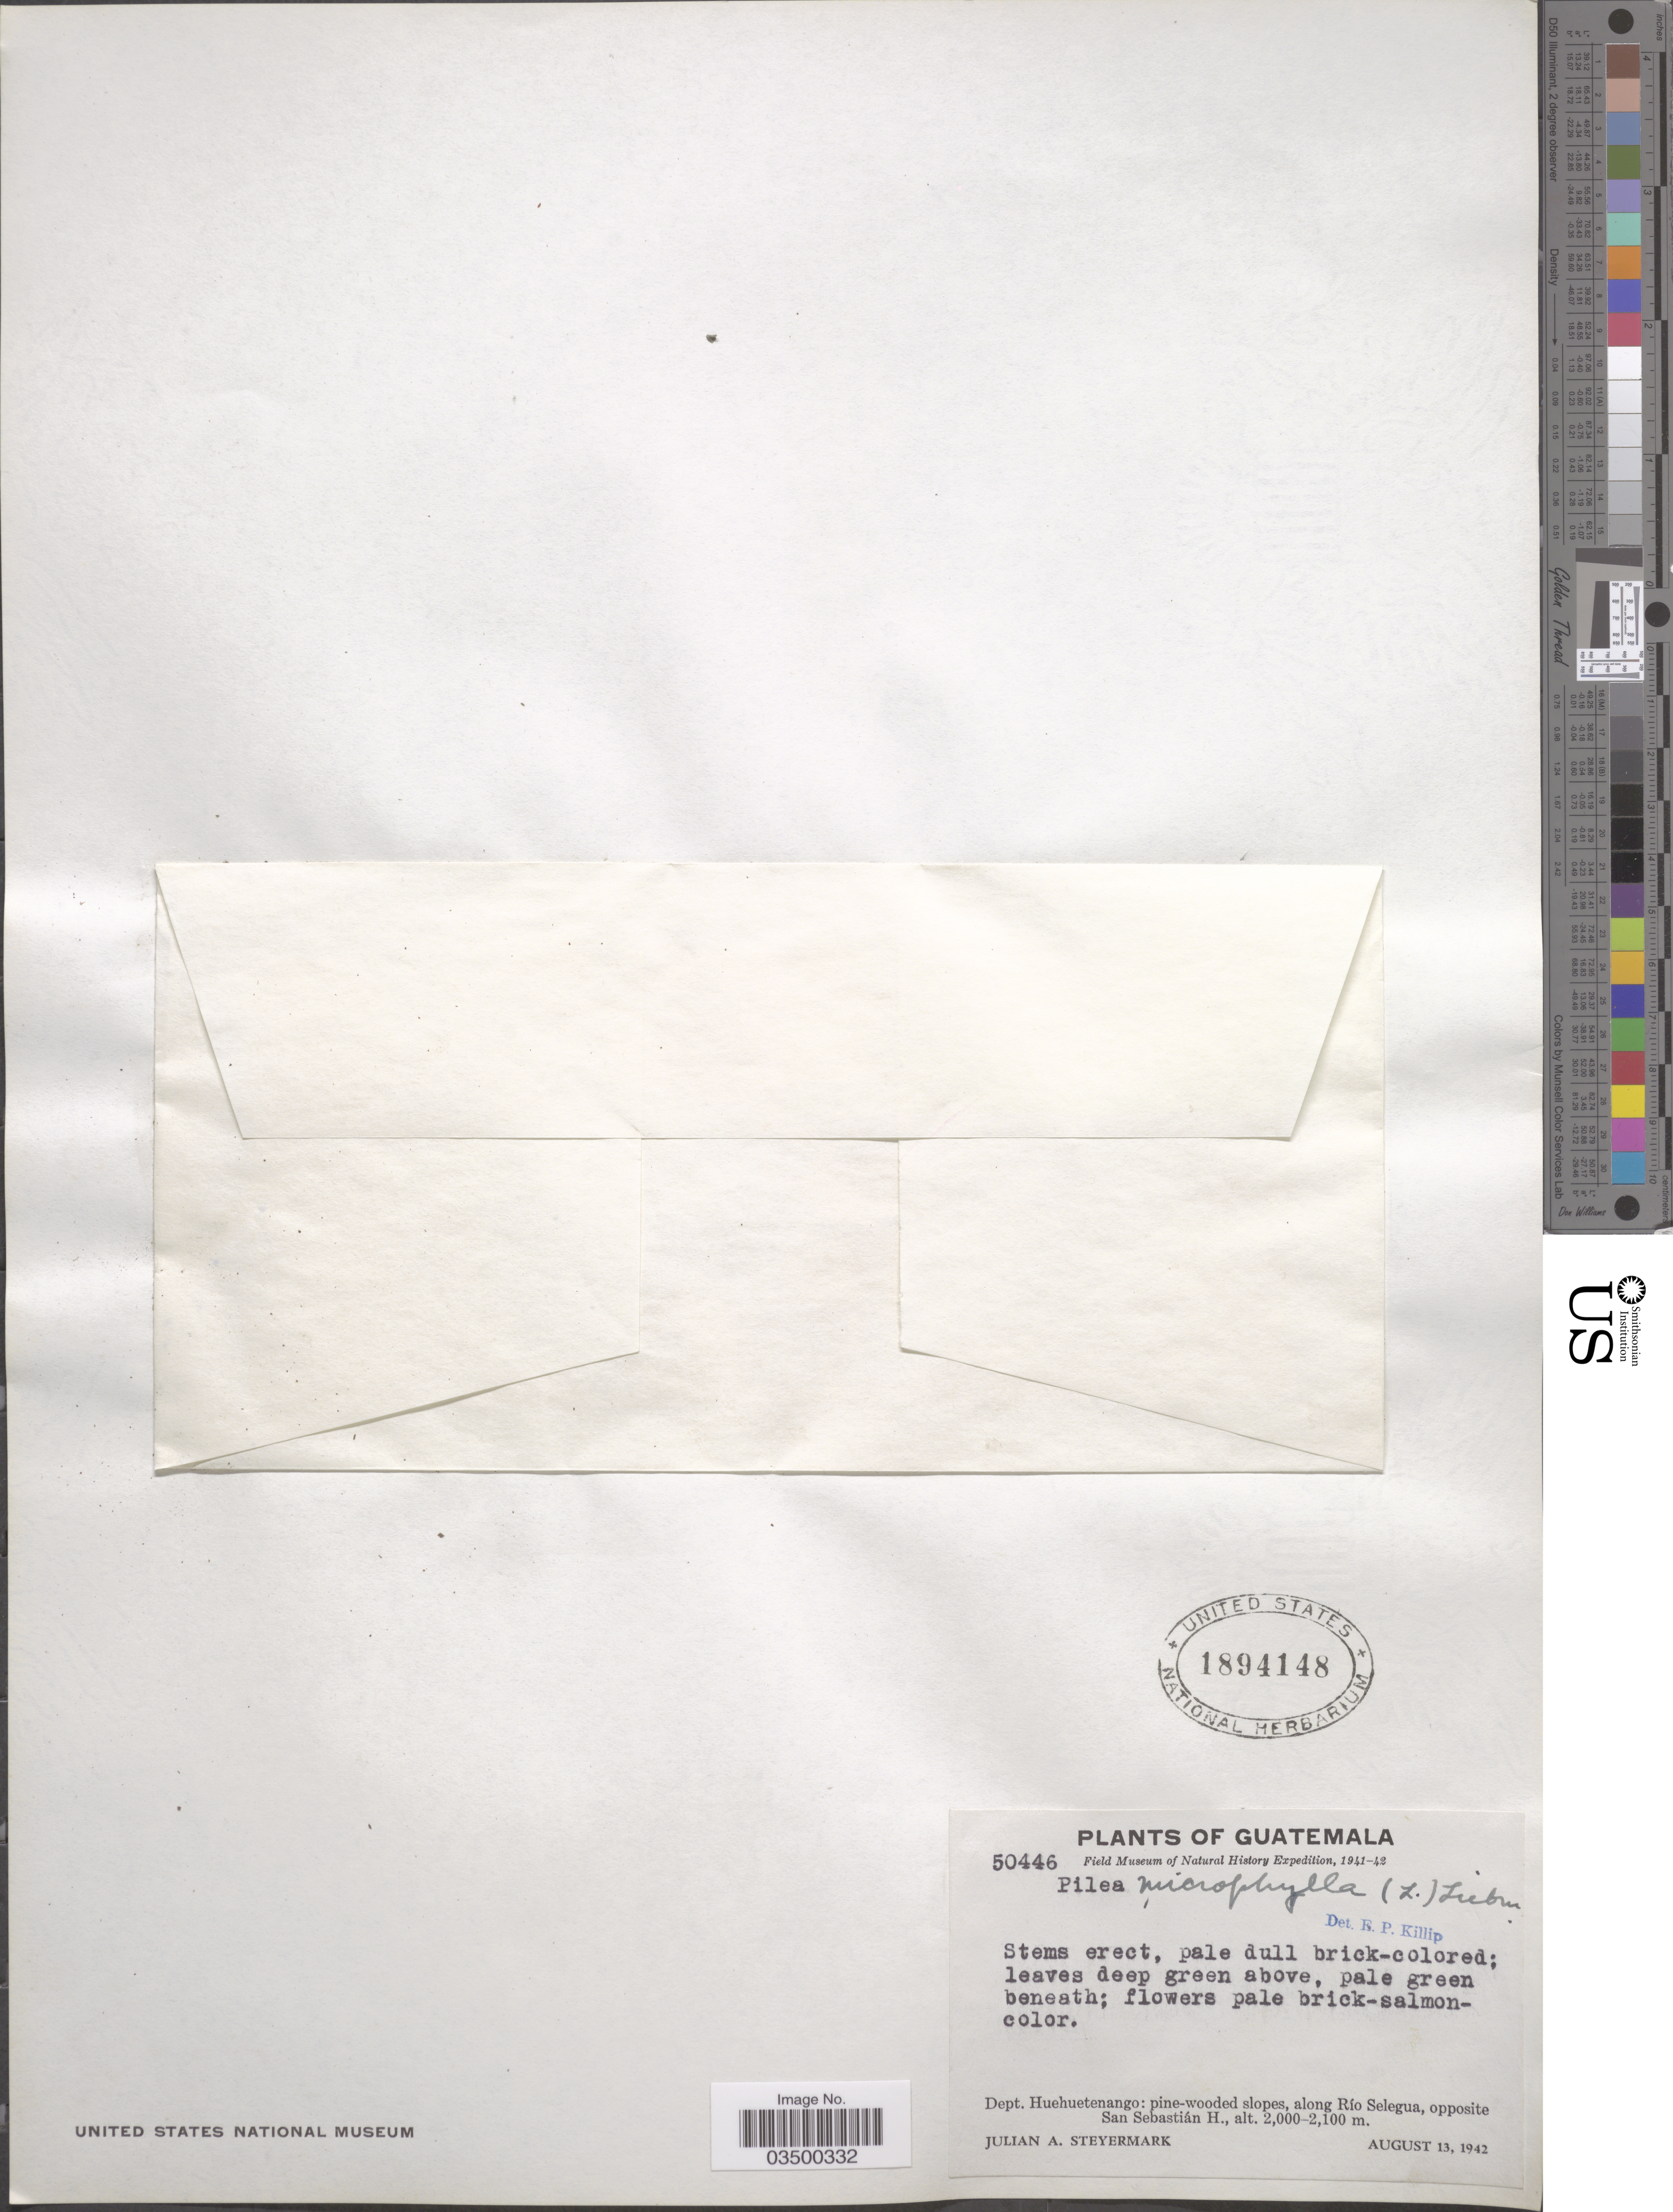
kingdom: Plantae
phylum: Tracheophyta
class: Magnoliopsida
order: Rosales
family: Urticaceae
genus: Pilea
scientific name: Pilea microphylla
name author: (L.) Liebm.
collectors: J. Steyermark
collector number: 50446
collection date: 1942-08-13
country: Guatemala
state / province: Huehuetenango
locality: Dept. Huehuetenango: pine-wooded slopes, along Río Selegua, opposite San Sebastián H.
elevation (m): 2000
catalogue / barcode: US 1894148